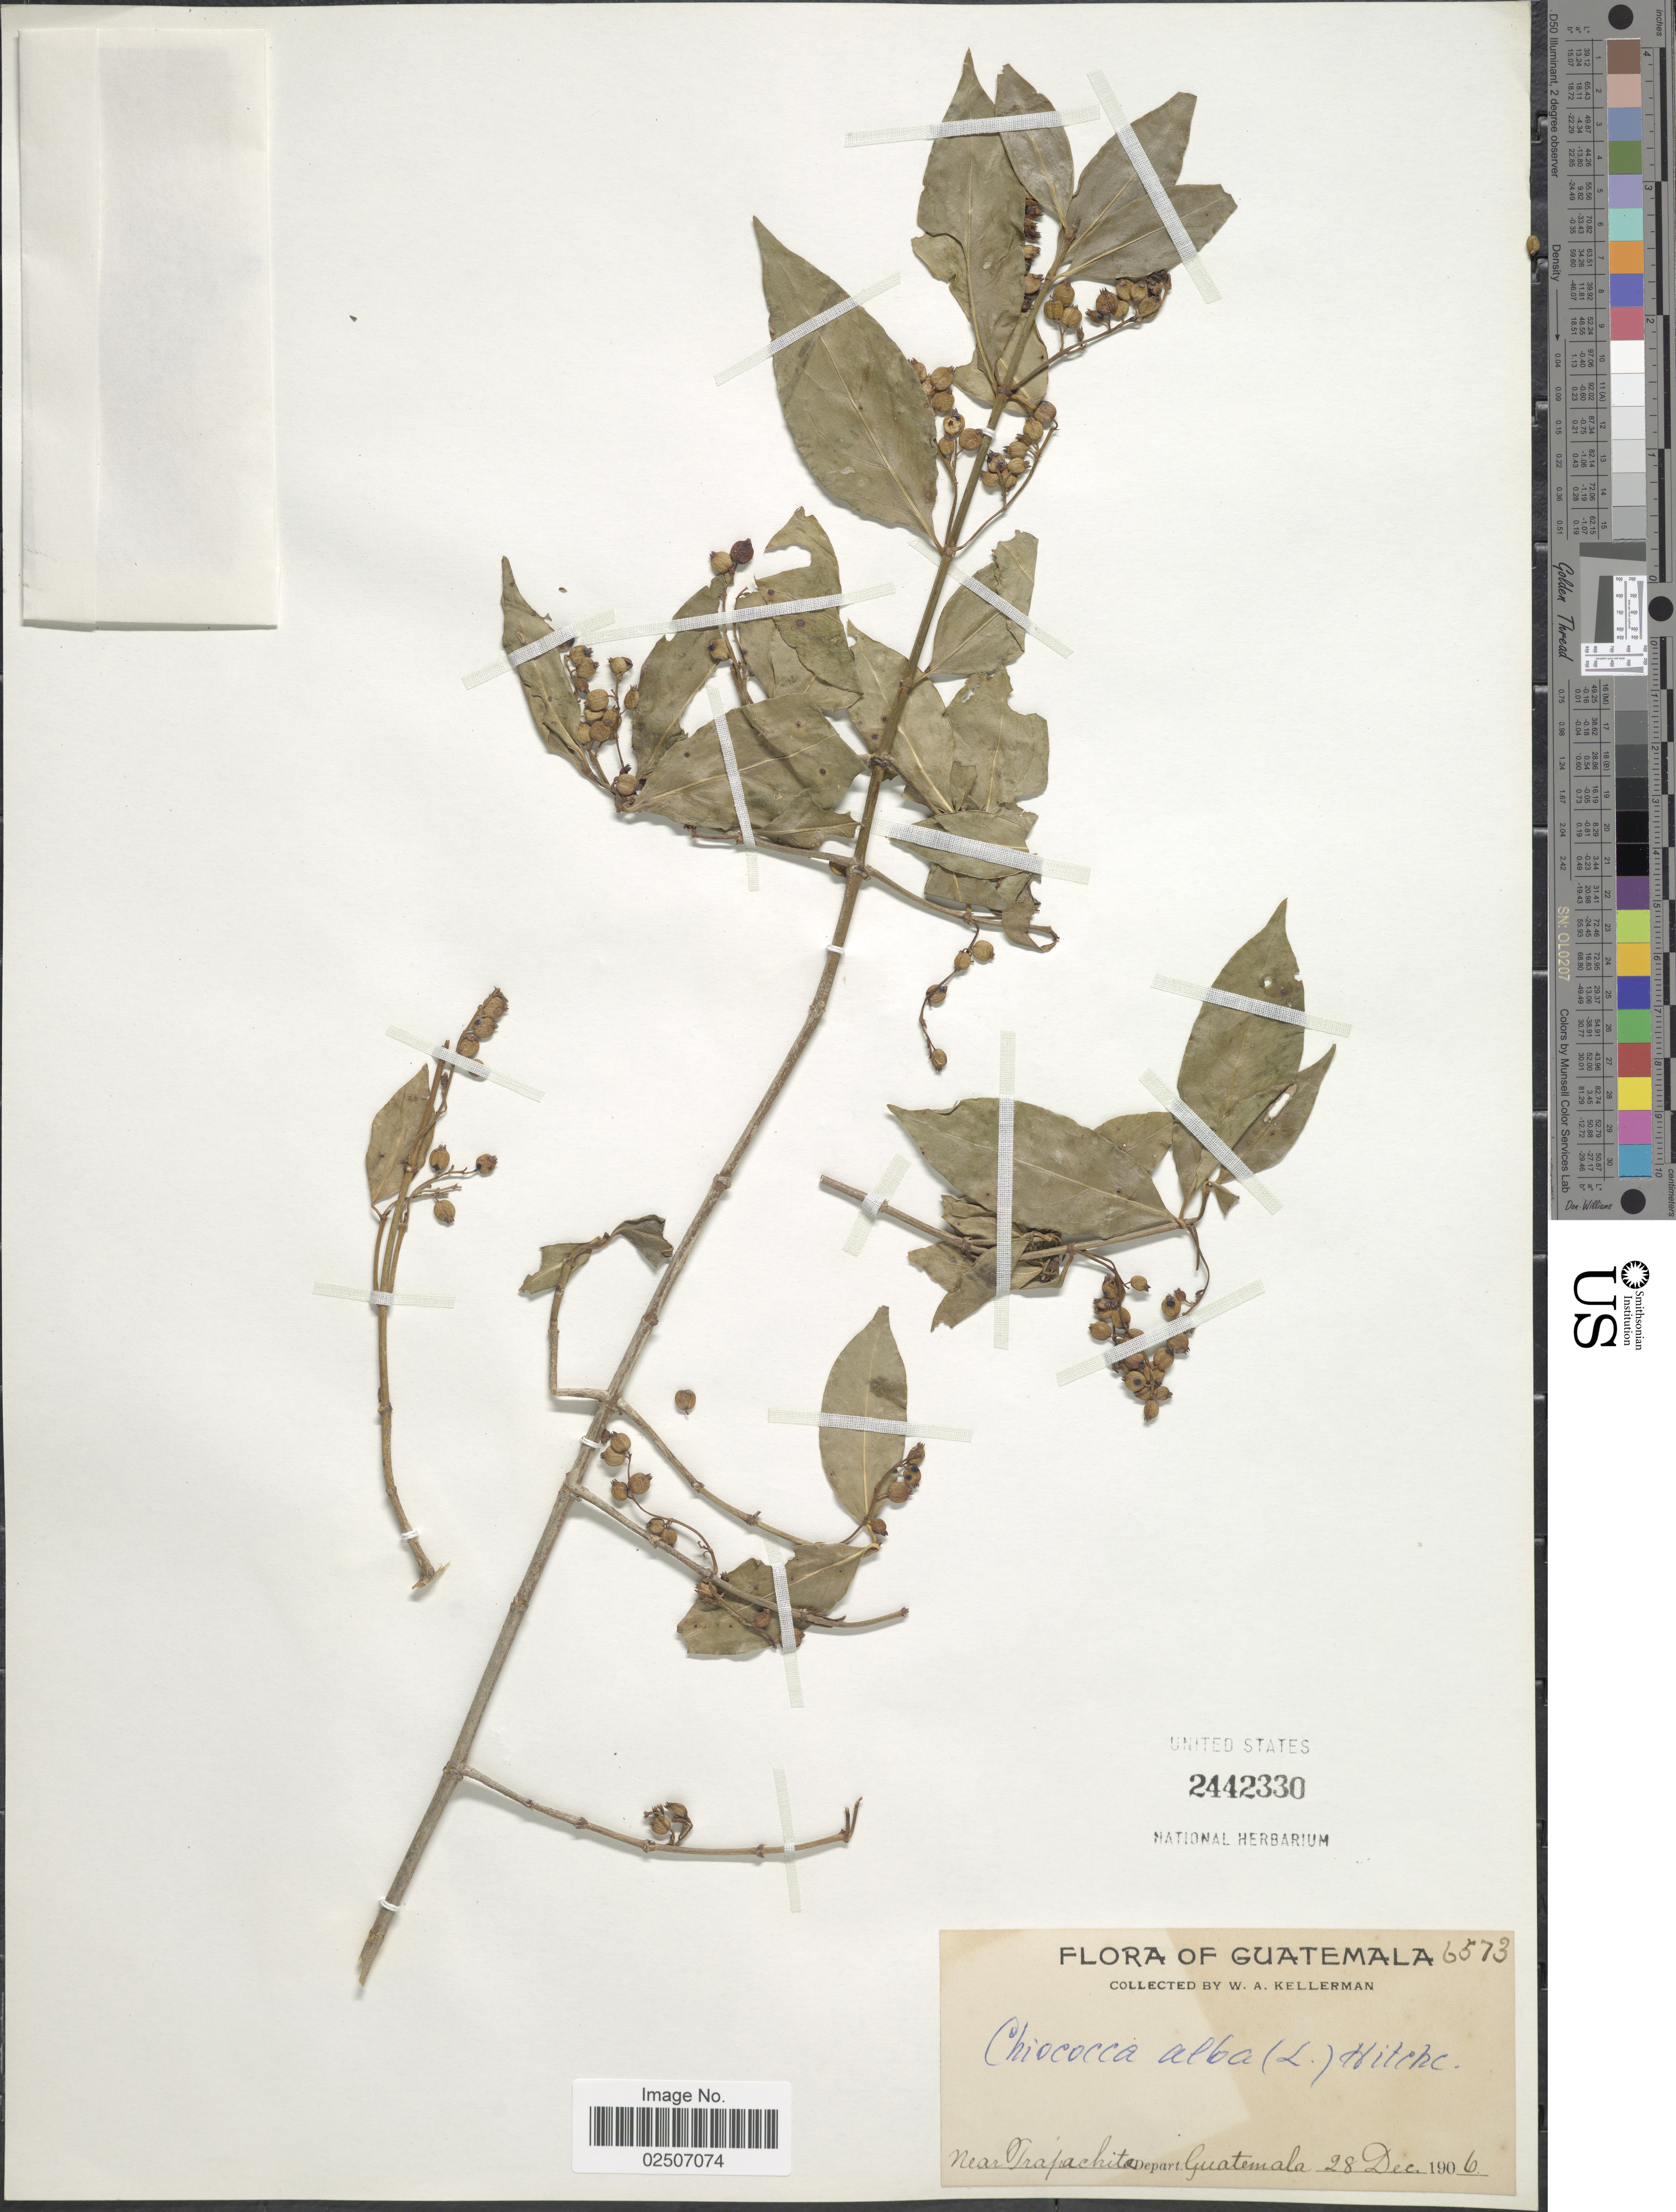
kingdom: Plantae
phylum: Tracheophyta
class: Magnoliopsida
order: Gentianales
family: Rubiaceae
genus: Chiococca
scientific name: Chiococca alba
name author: (L.) Hitchc.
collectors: W. Kellerman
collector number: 6573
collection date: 1906-12-28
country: Guatemala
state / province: Guatemala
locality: Near Trapachita, Depart. Guatemala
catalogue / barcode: US 2442330